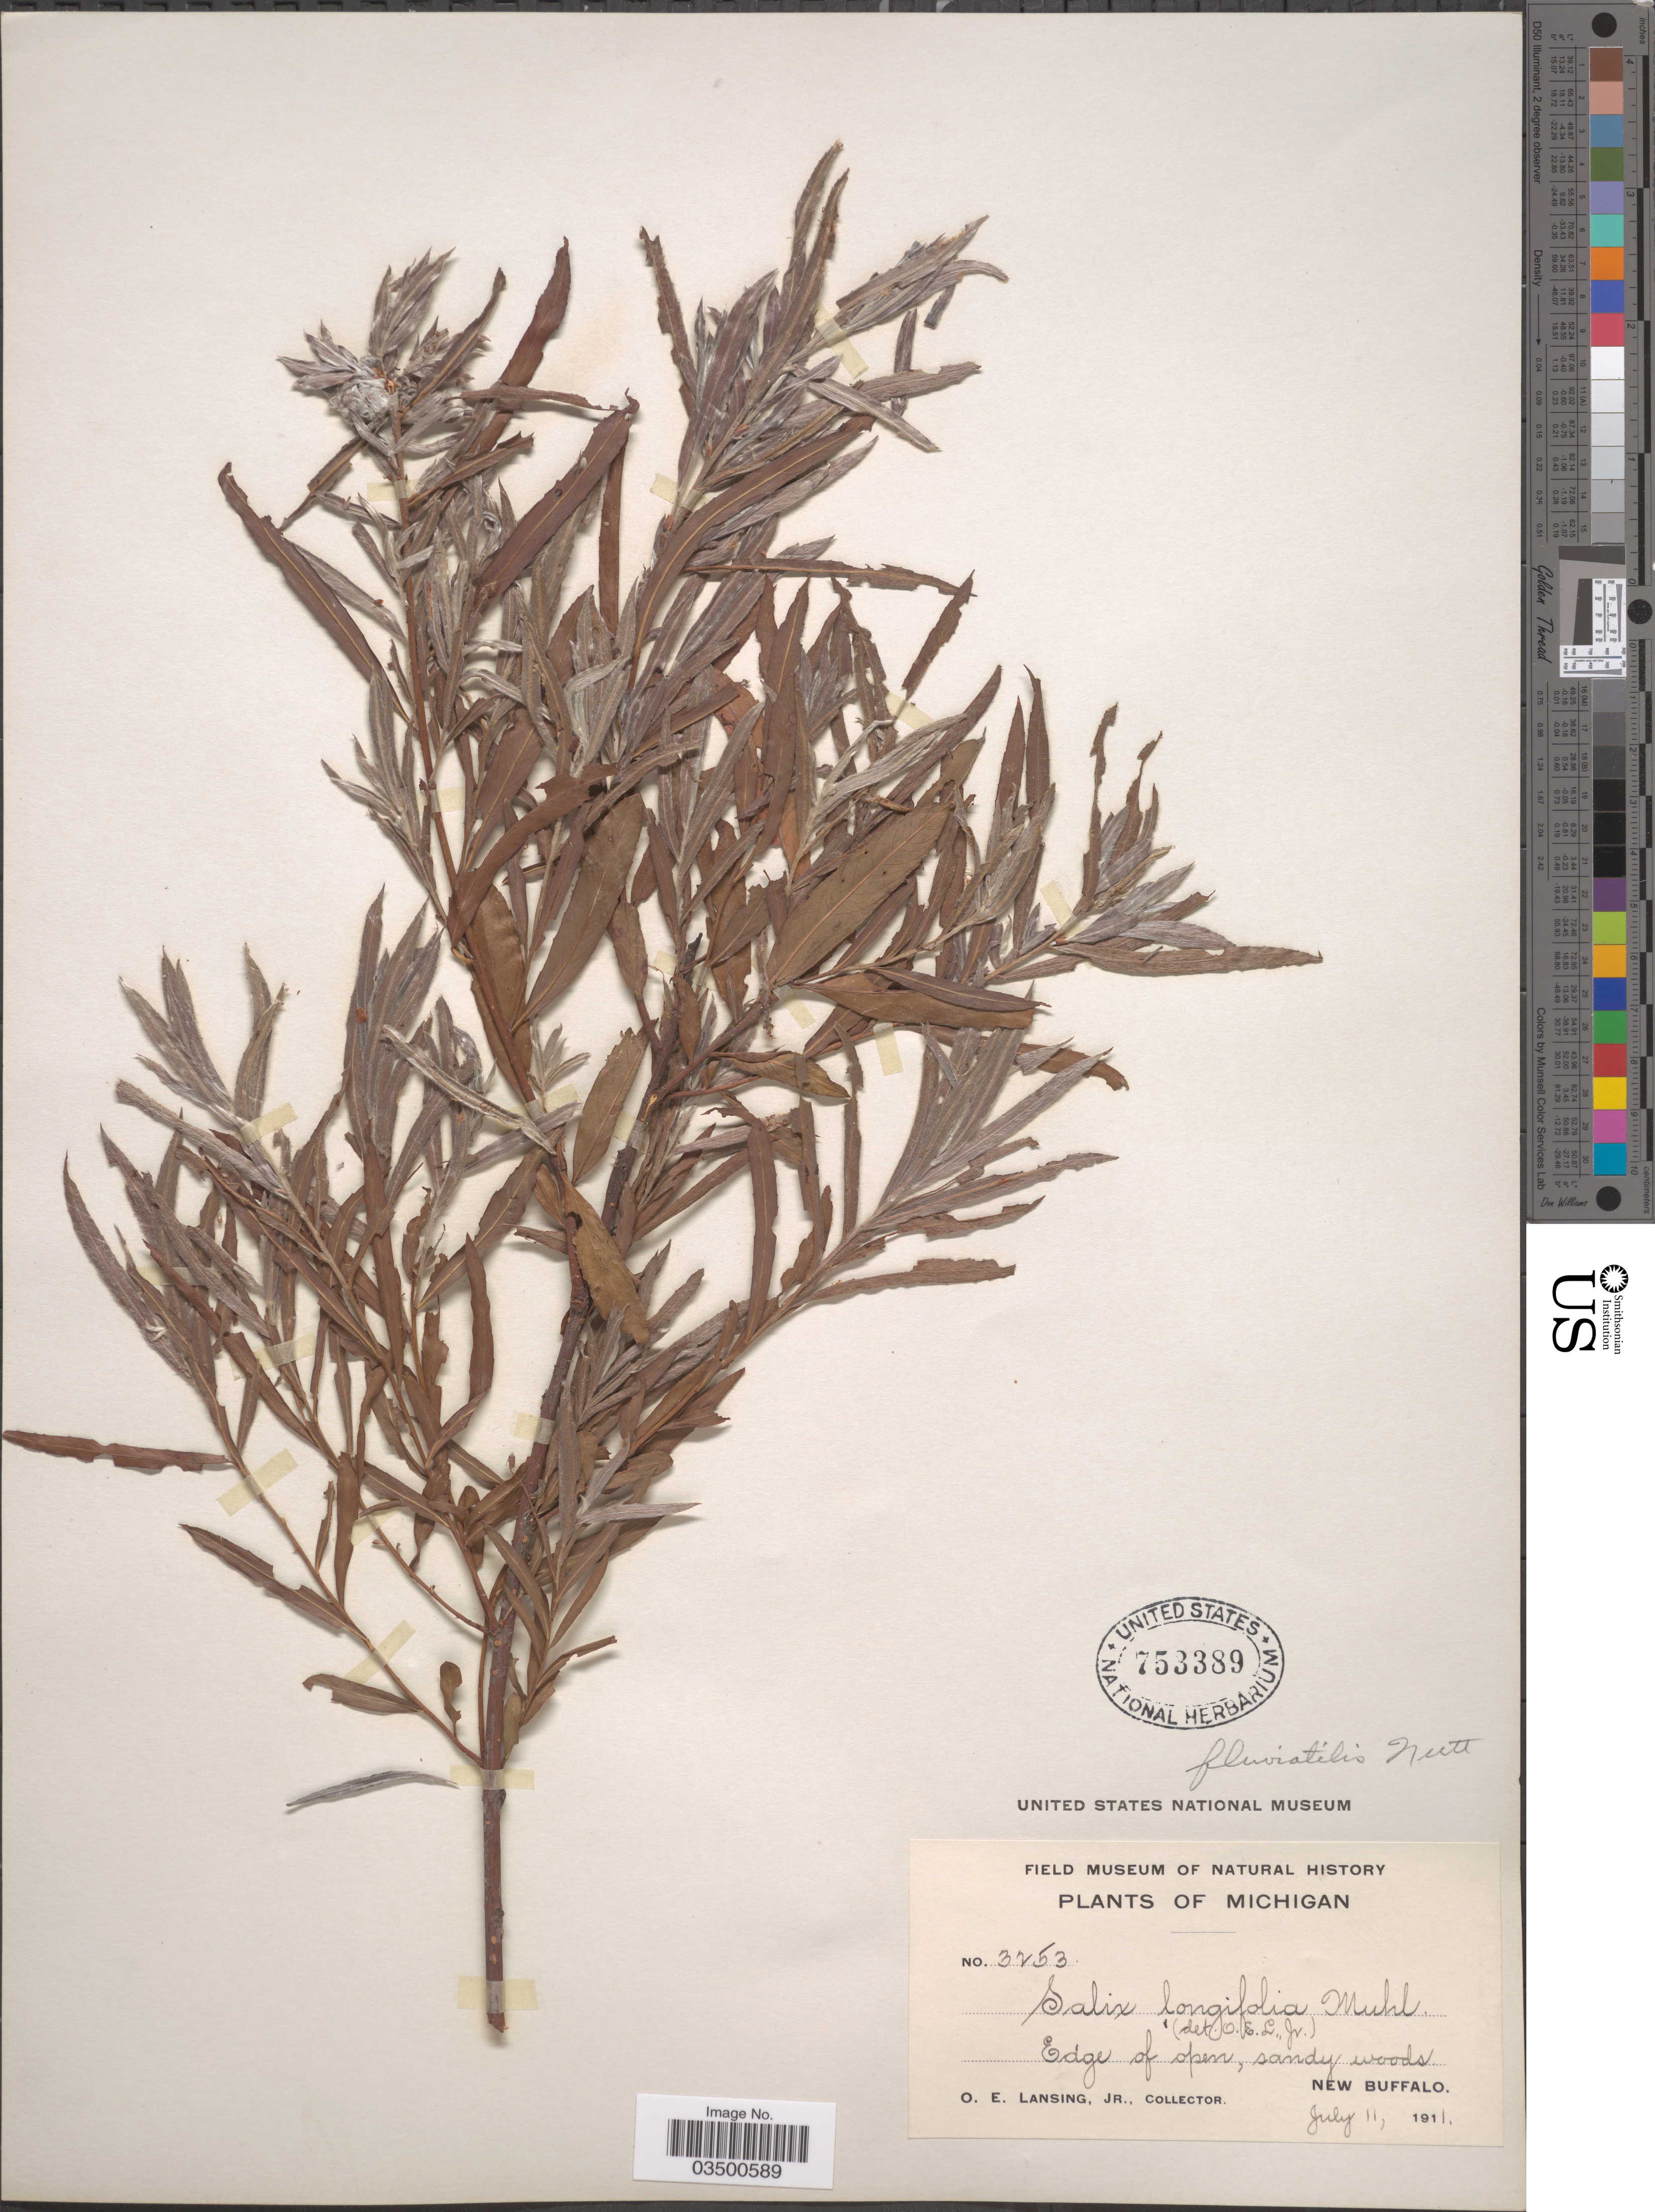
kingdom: Plantae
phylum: Tracheophyta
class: Magnoliopsida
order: Malpighiales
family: Salicaceae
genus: Salix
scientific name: Salix interior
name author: Rowlee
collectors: O. Lansing Jr.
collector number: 3253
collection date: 1911-07-11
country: United States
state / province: Michigan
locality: New Buffalo.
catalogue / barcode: US 753389